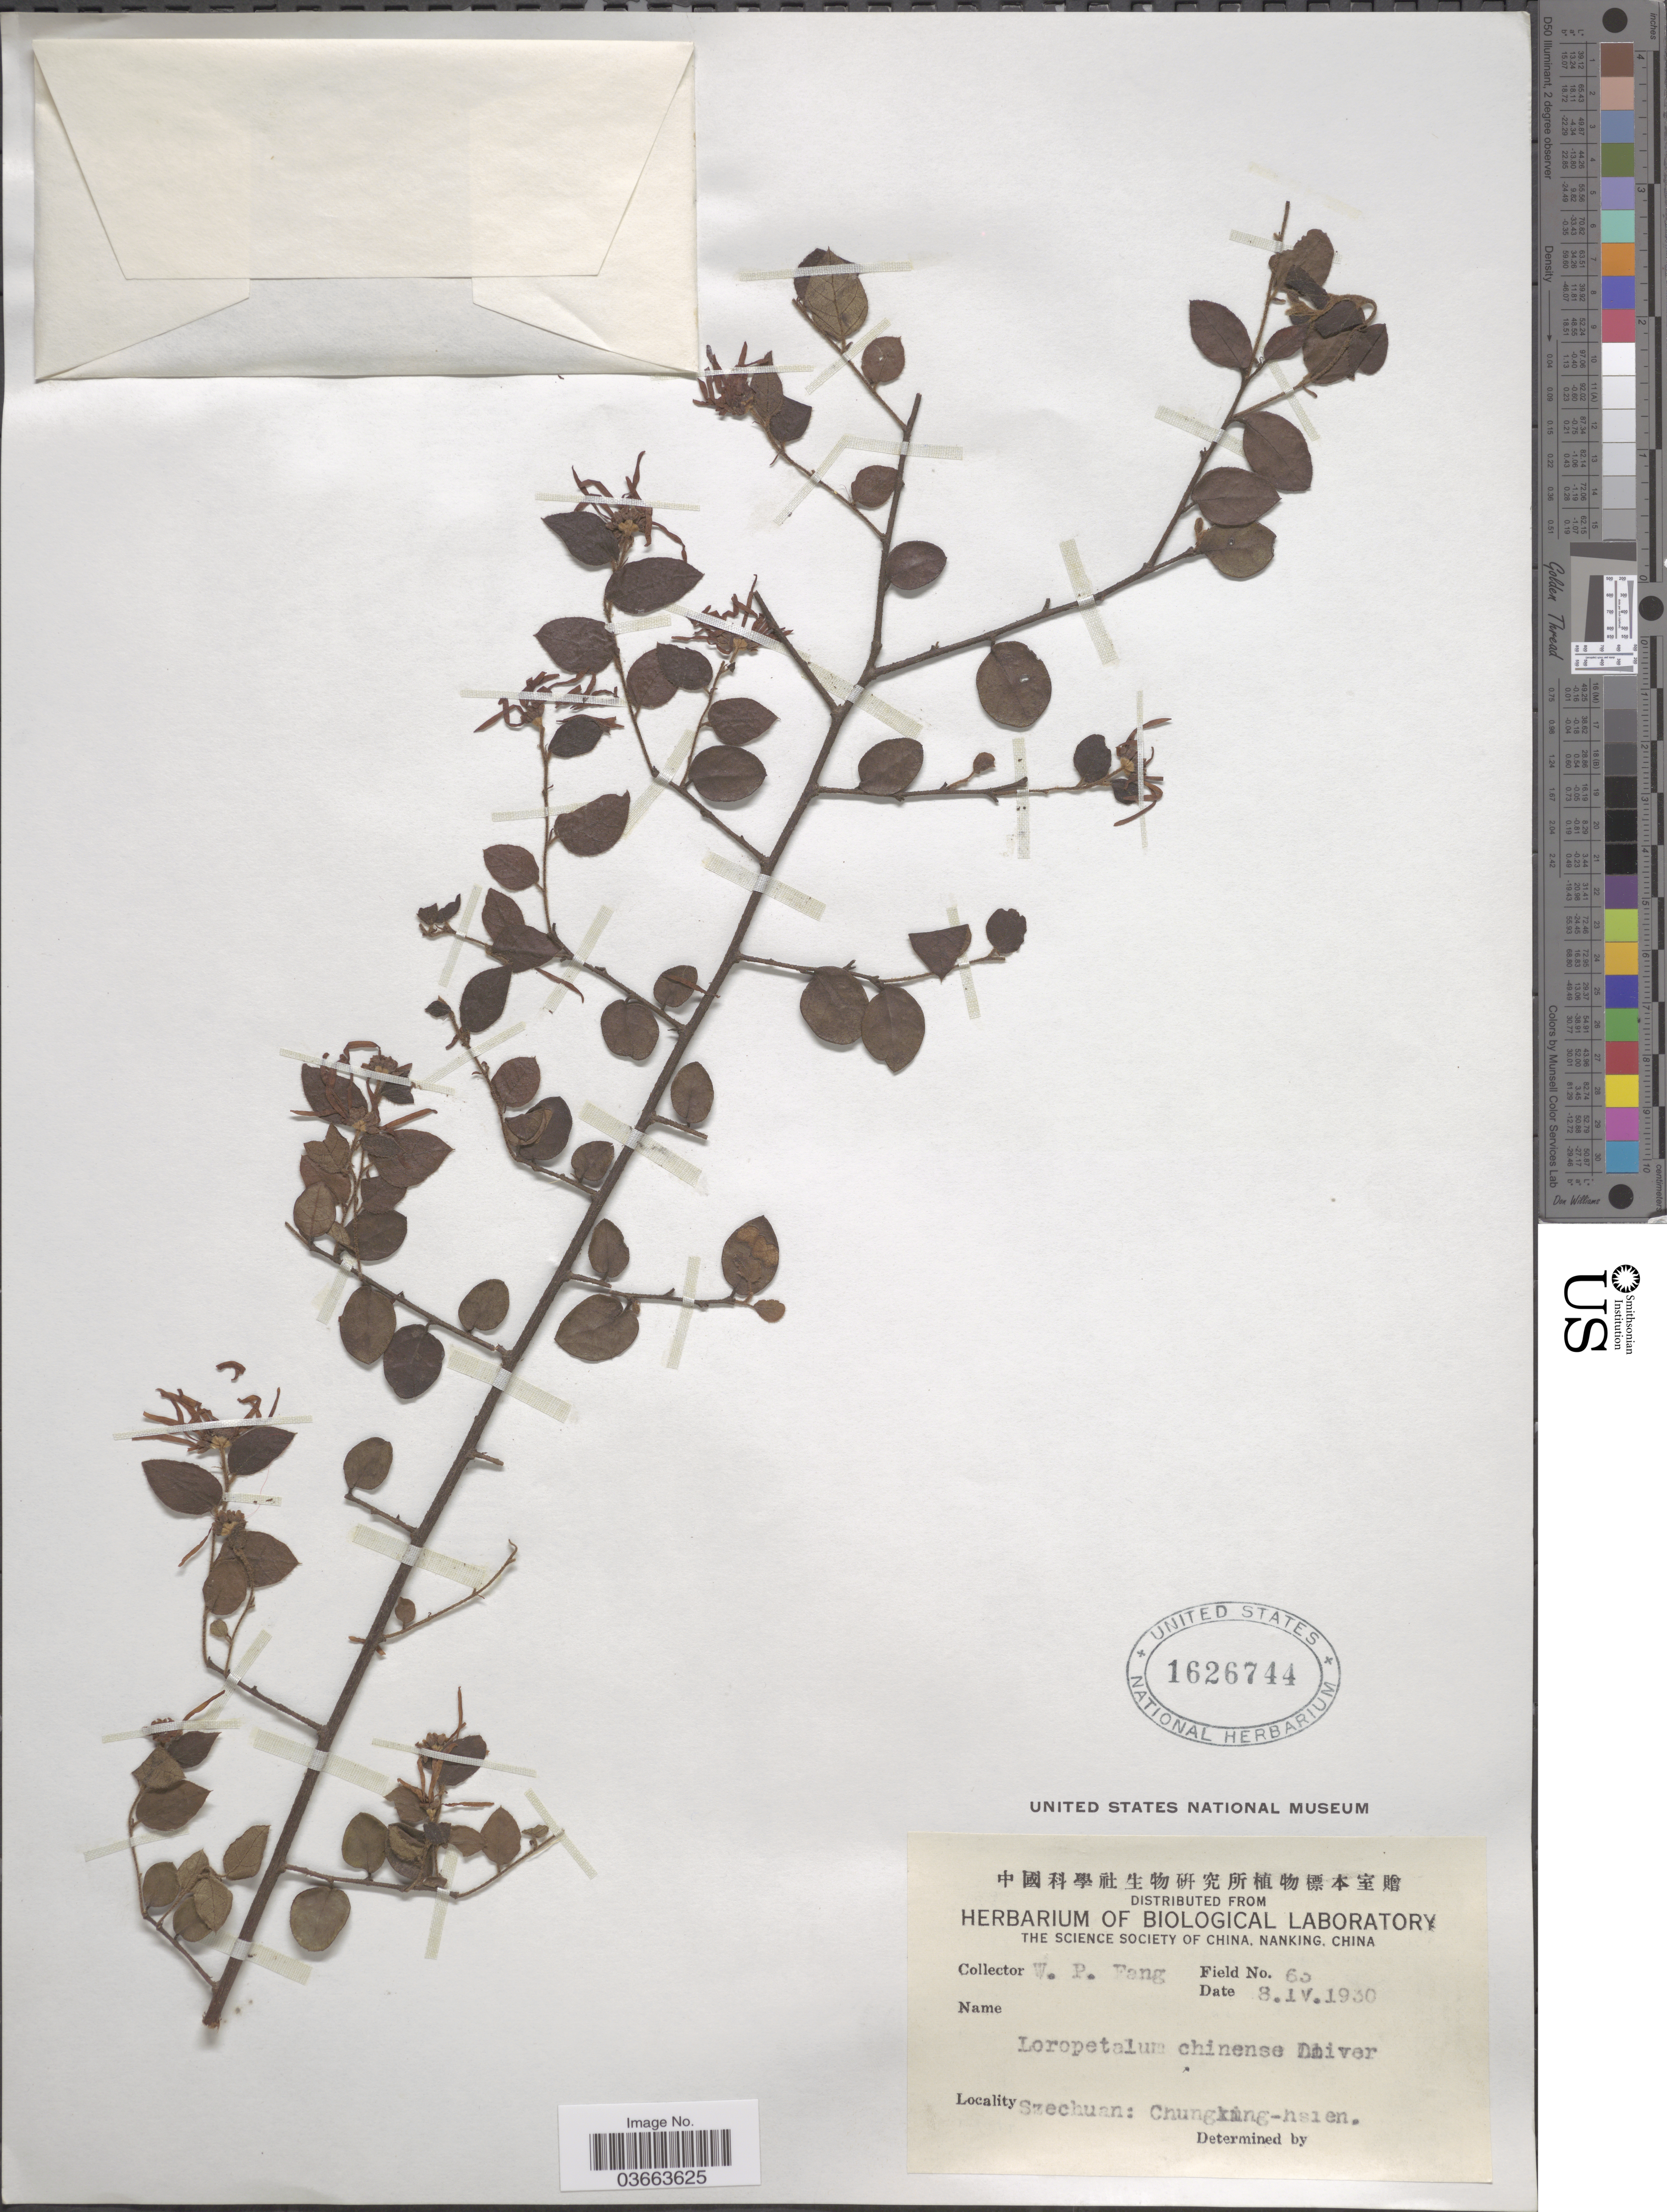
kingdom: Plantae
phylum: Tracheophyta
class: Magnoliopsida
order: Saxifragales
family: Hamamelidaceae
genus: Loropetalum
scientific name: Loropetalum chinense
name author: (R. Br.) Oliv.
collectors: W. P. Fang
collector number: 60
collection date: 1930-04-08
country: China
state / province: Sichuan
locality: Szechuan: Chungking-hsien.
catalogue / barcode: US 1626744